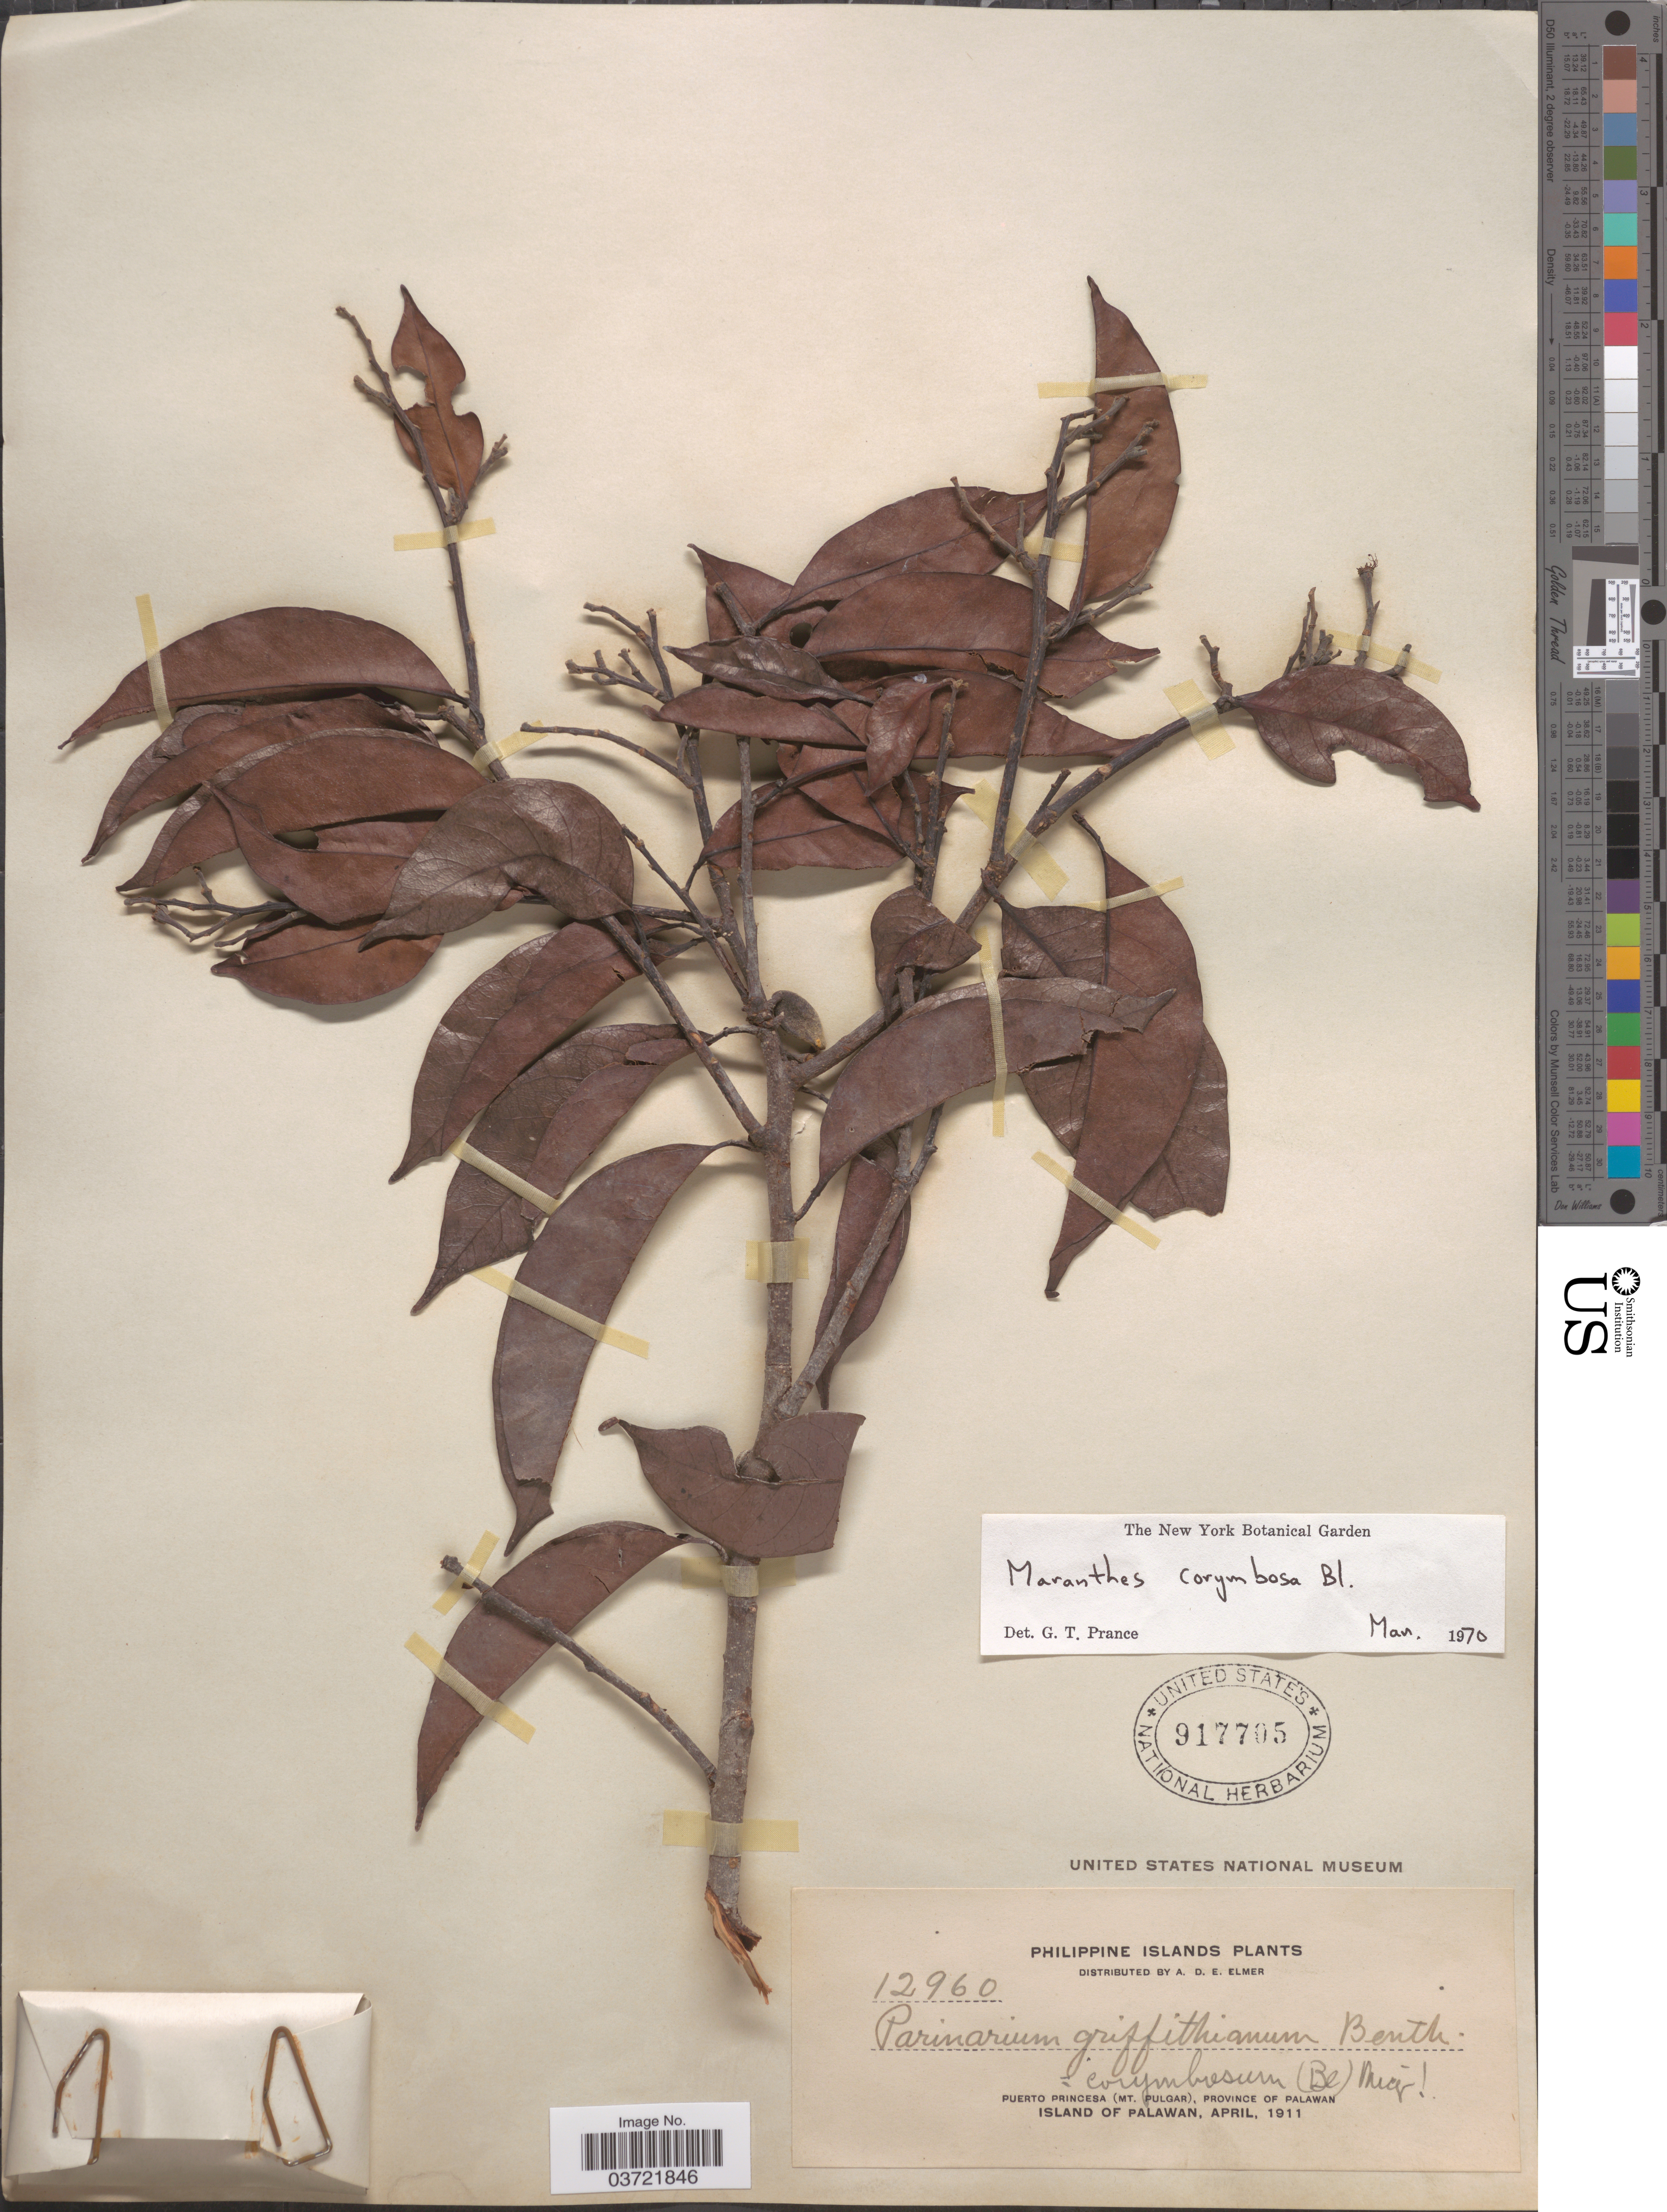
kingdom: Plantae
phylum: Tracheophyta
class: Magnoliopsida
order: Malpighiales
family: Chrysobalanaceae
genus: Maranthes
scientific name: Maranthes corymbosa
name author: Blume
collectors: A. D. E. Elmer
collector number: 12960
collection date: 1911-04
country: Philippines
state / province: Mimaropa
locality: Puerto Princesa (Mt. Pulgar), Province of Palawan. Island of Palawan.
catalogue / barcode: US 917705